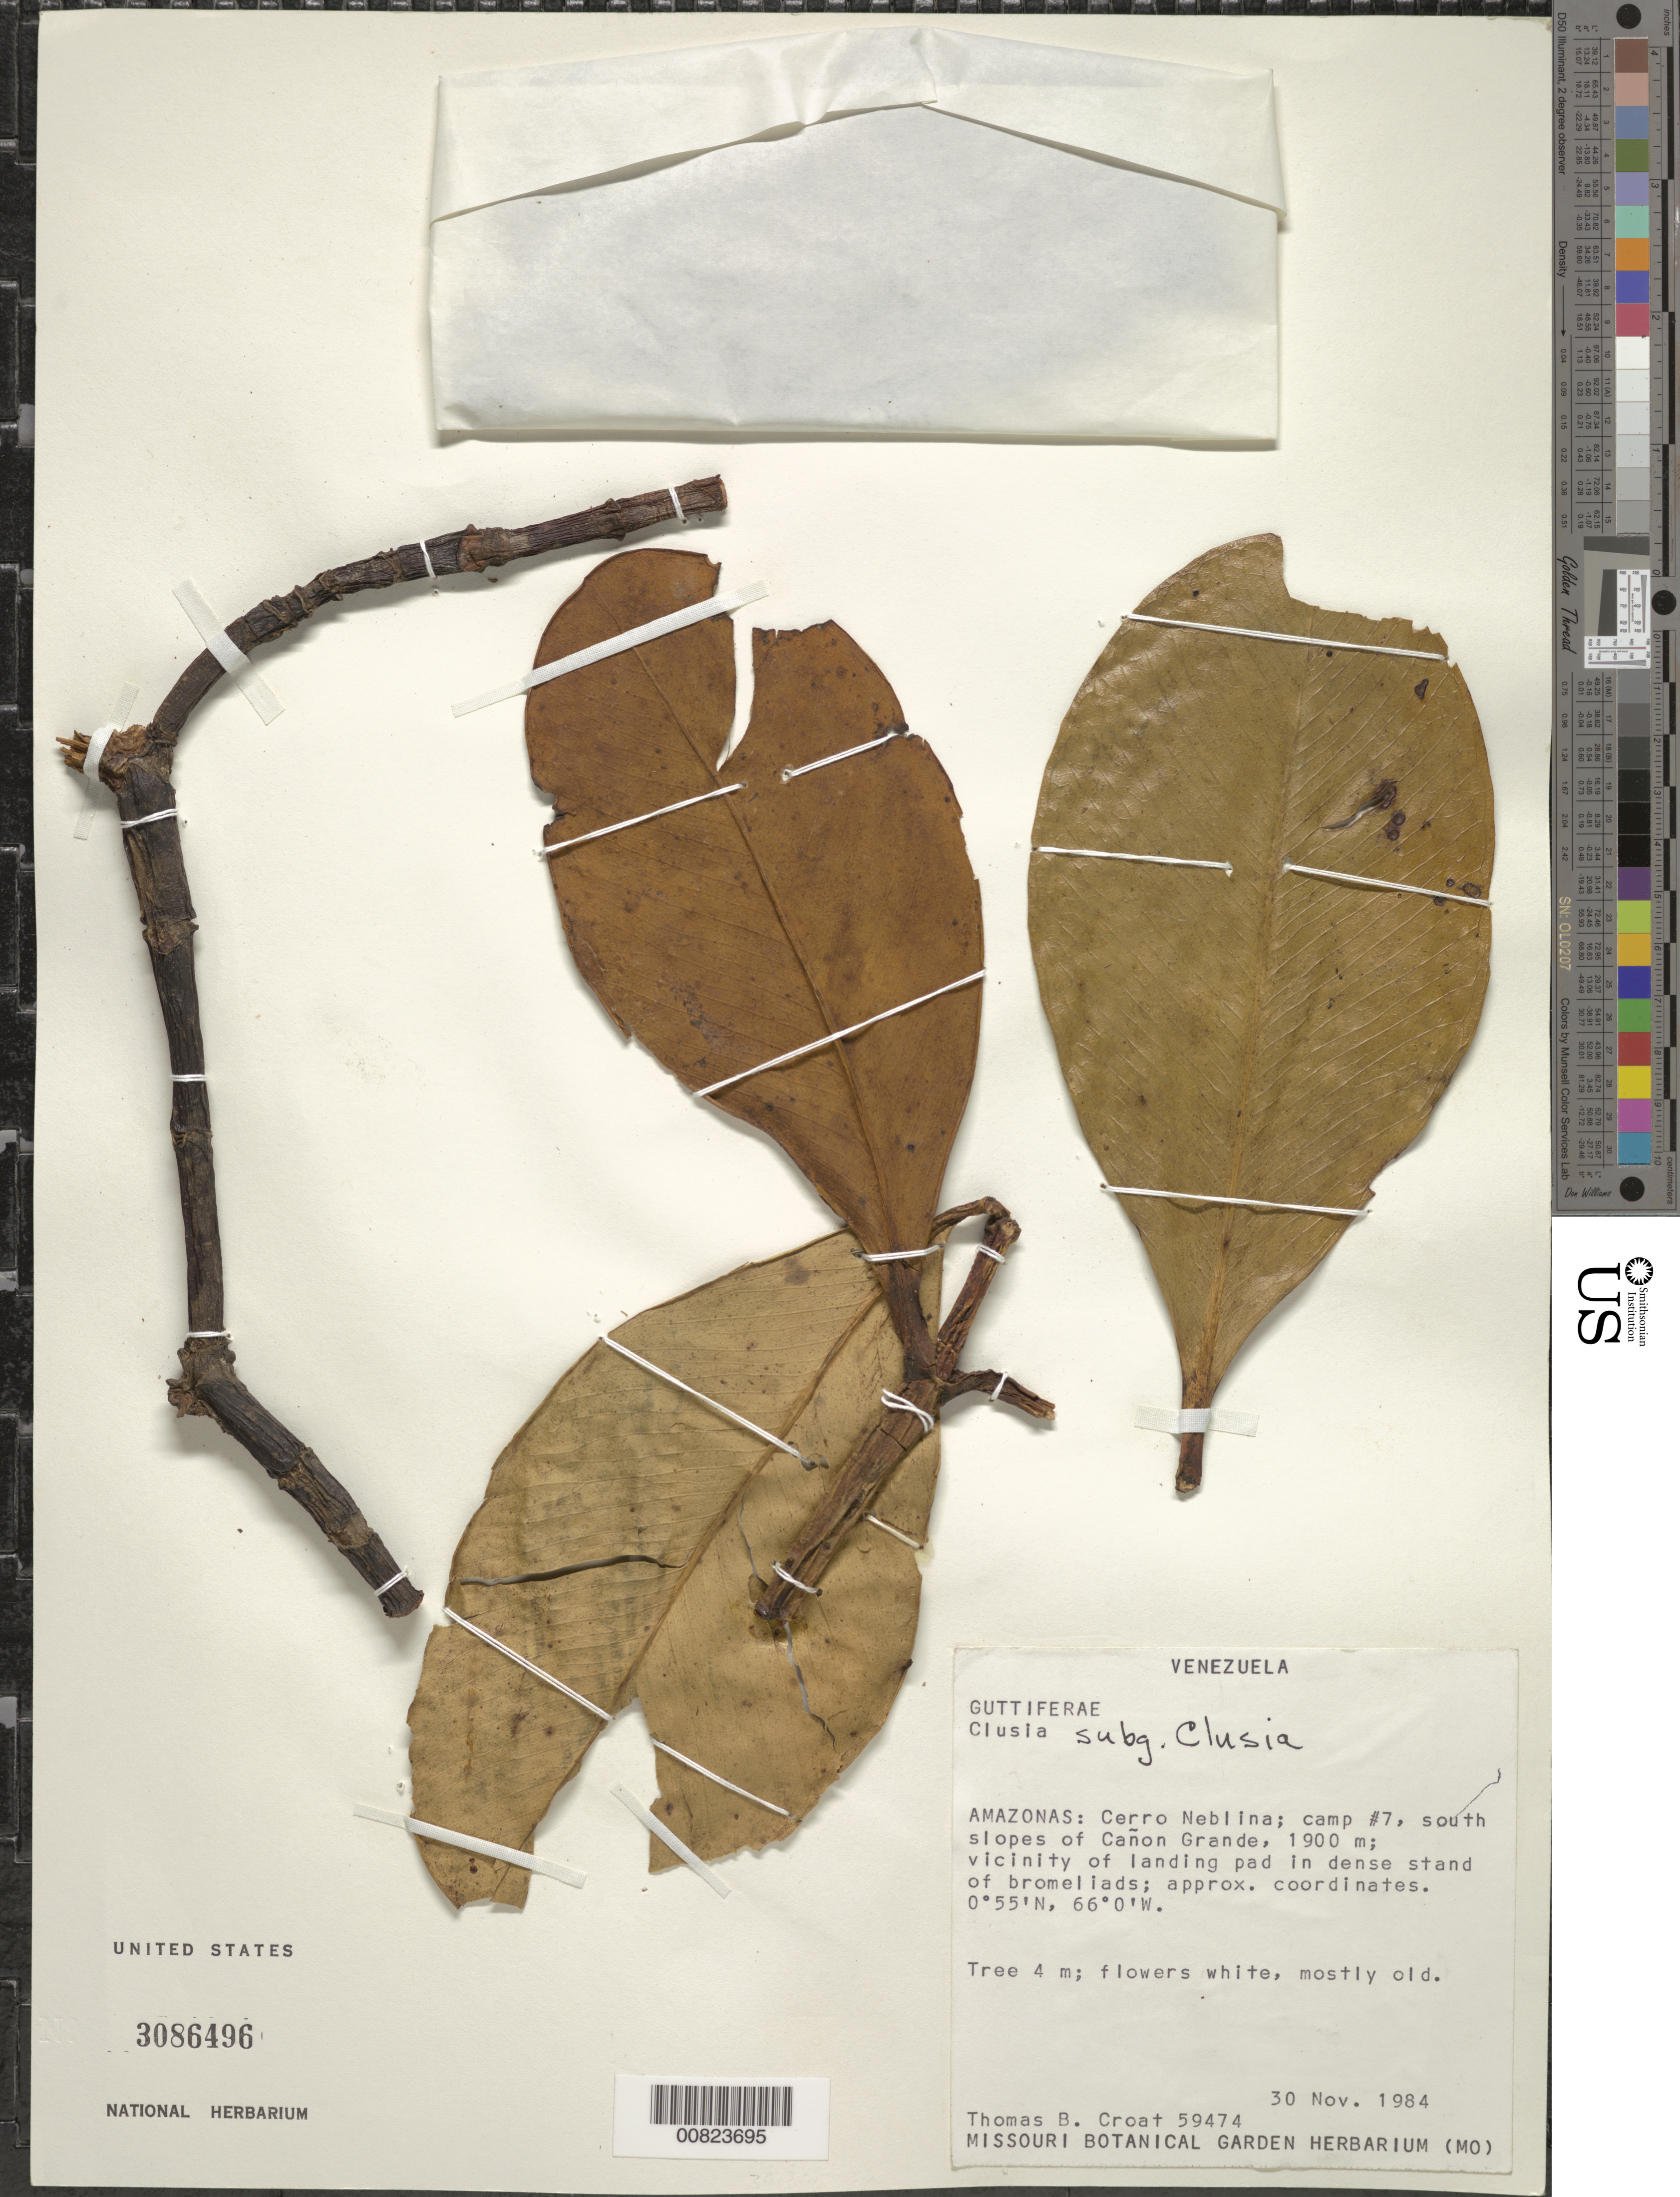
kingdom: Plantae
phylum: Tracheophyta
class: Magnoliopsida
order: Malpighiales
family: Clusiaceae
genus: Clusia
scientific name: Clusia sp.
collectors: T. B. Croat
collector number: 59474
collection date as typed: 30-Nov-84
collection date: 1984-11-30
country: Venezuela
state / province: Amazonas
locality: Cerro Neblina, camp #7, S slopes of Cañon Grande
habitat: Dense stand of bromeliads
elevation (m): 1900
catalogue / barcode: US 3086496